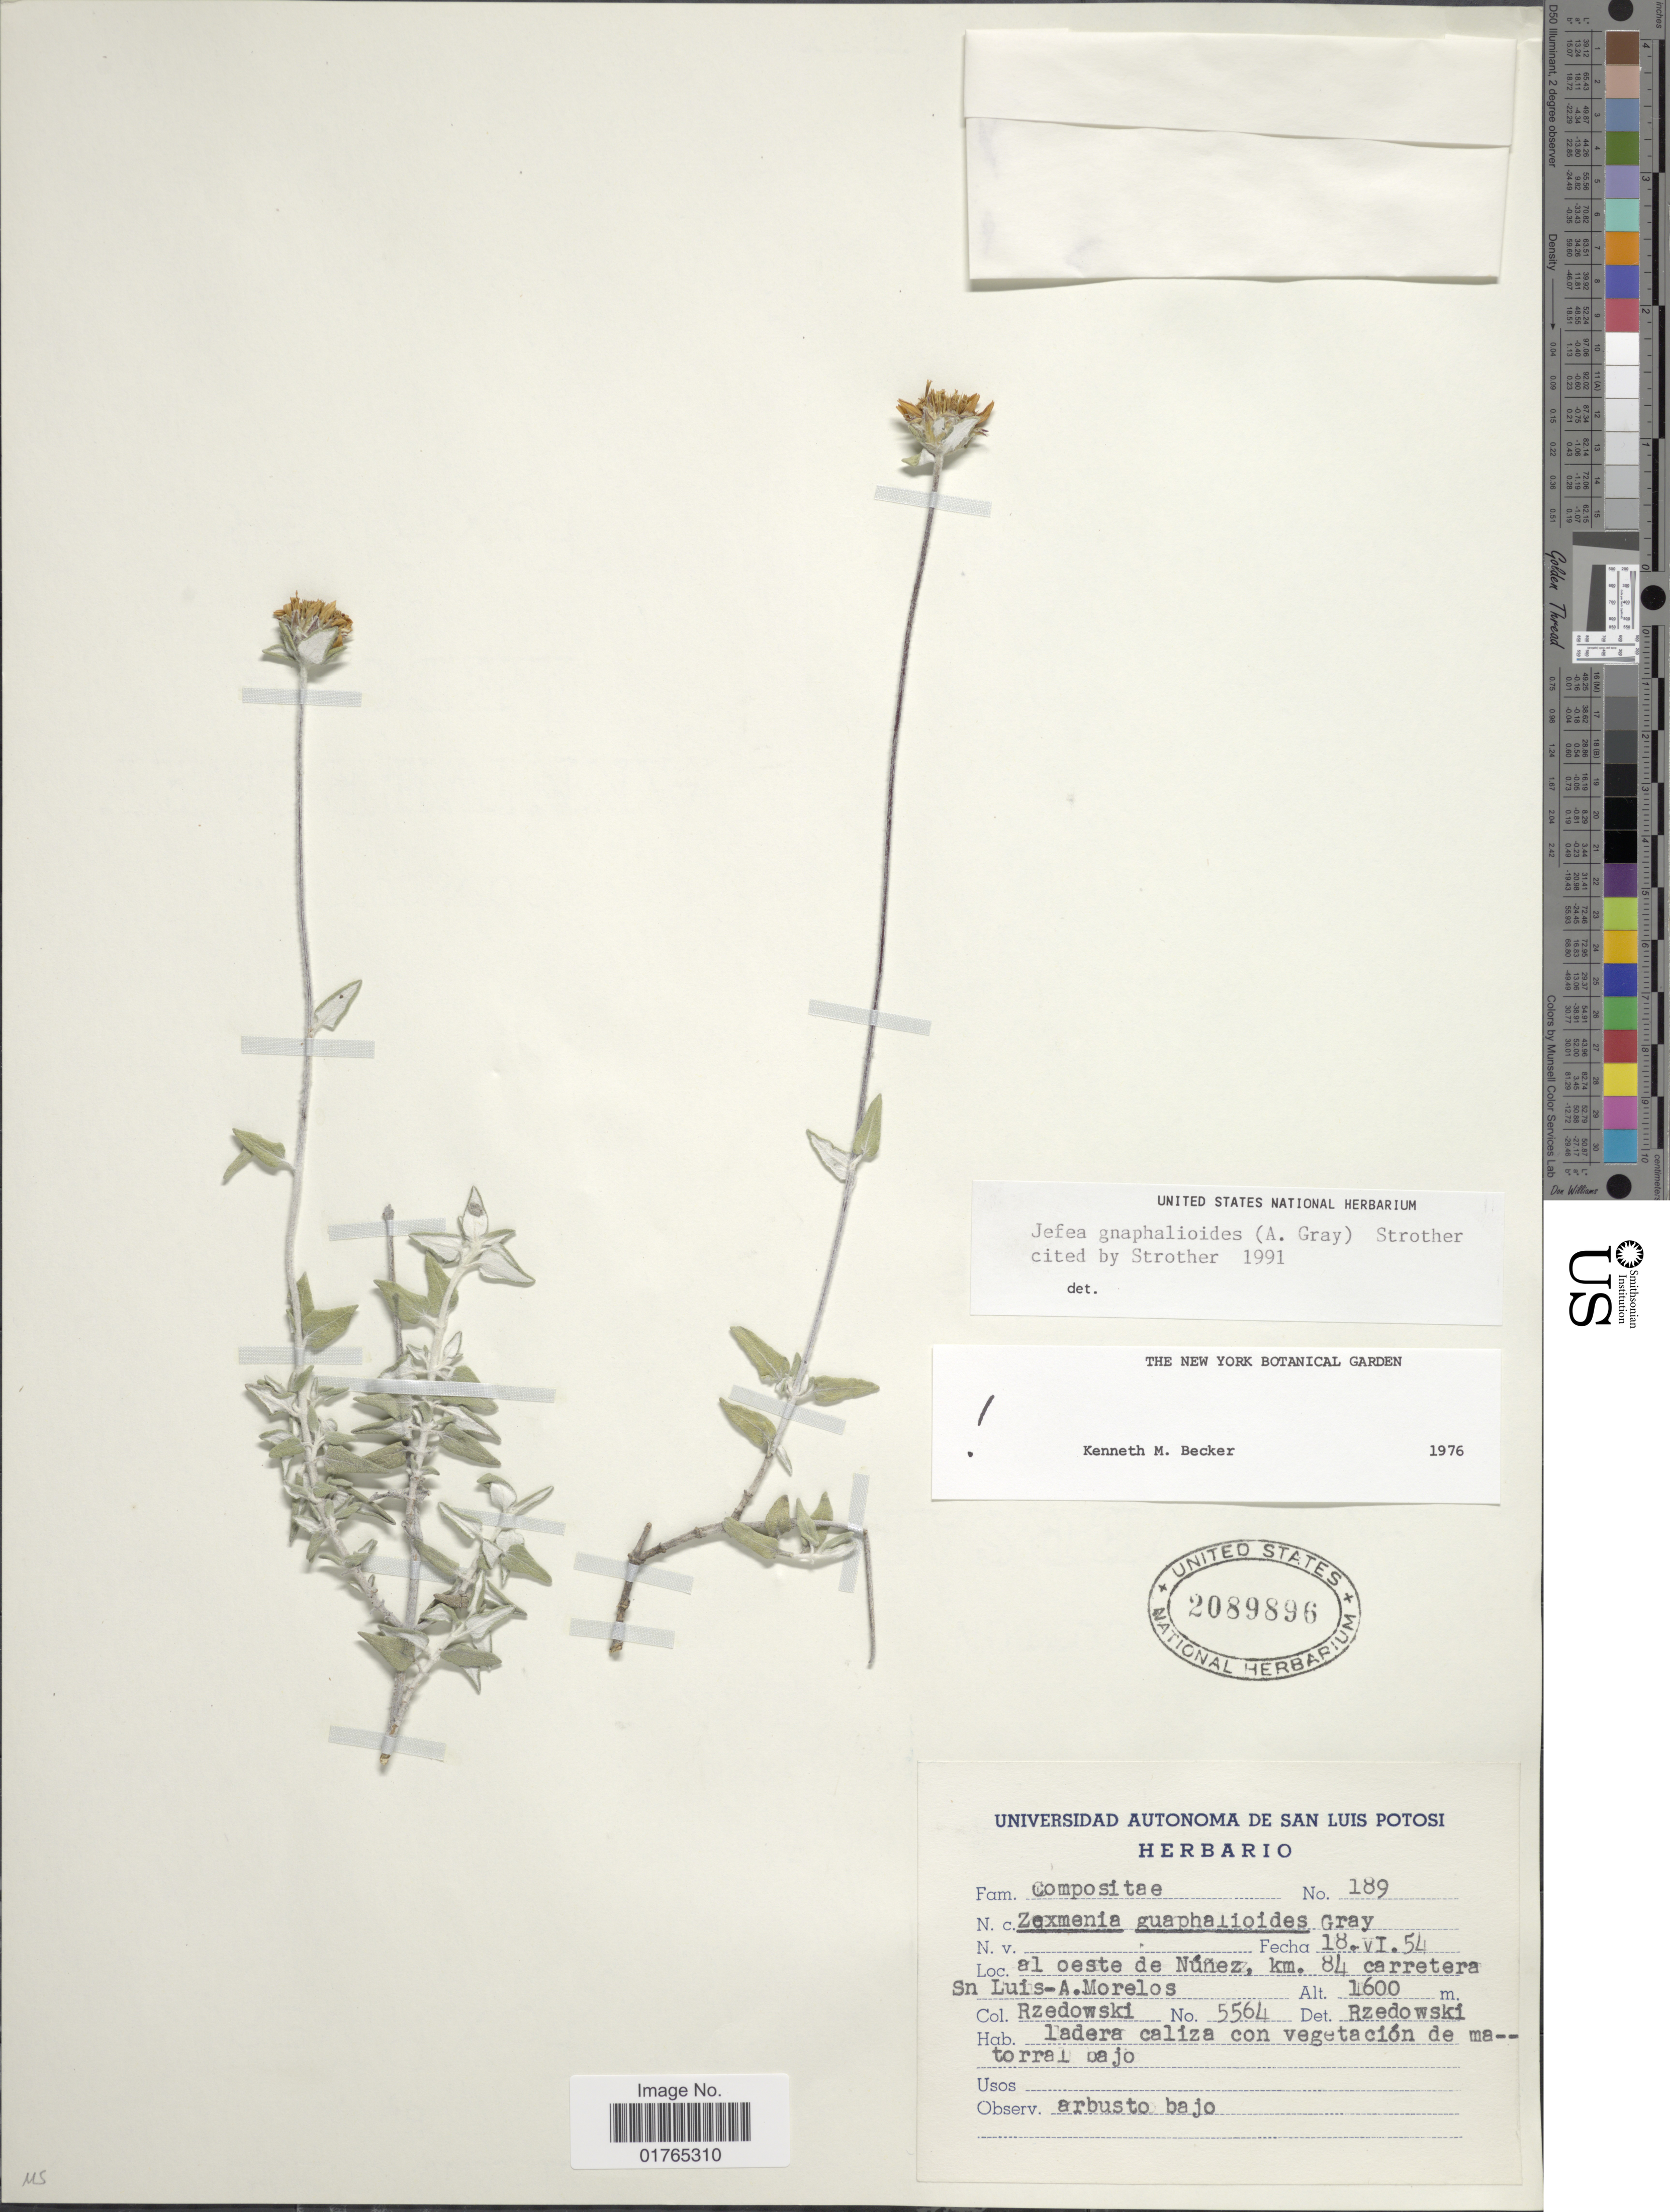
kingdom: Plantae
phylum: Tracheophyta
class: Magnoliopsida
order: Asterales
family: Asteraceae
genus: Pascalia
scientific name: Pascalia glauca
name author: Ortega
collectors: Rzedowski, --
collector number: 5564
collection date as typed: Transcribed d/m/y: 18/6/54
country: Mexico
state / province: Morelos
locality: Al oeste de Nuñez, km. 84 carretera Sn Luis, A. Morelos, ladera caliza con vegetación de marorral bajo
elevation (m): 1600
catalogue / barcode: US 2089896